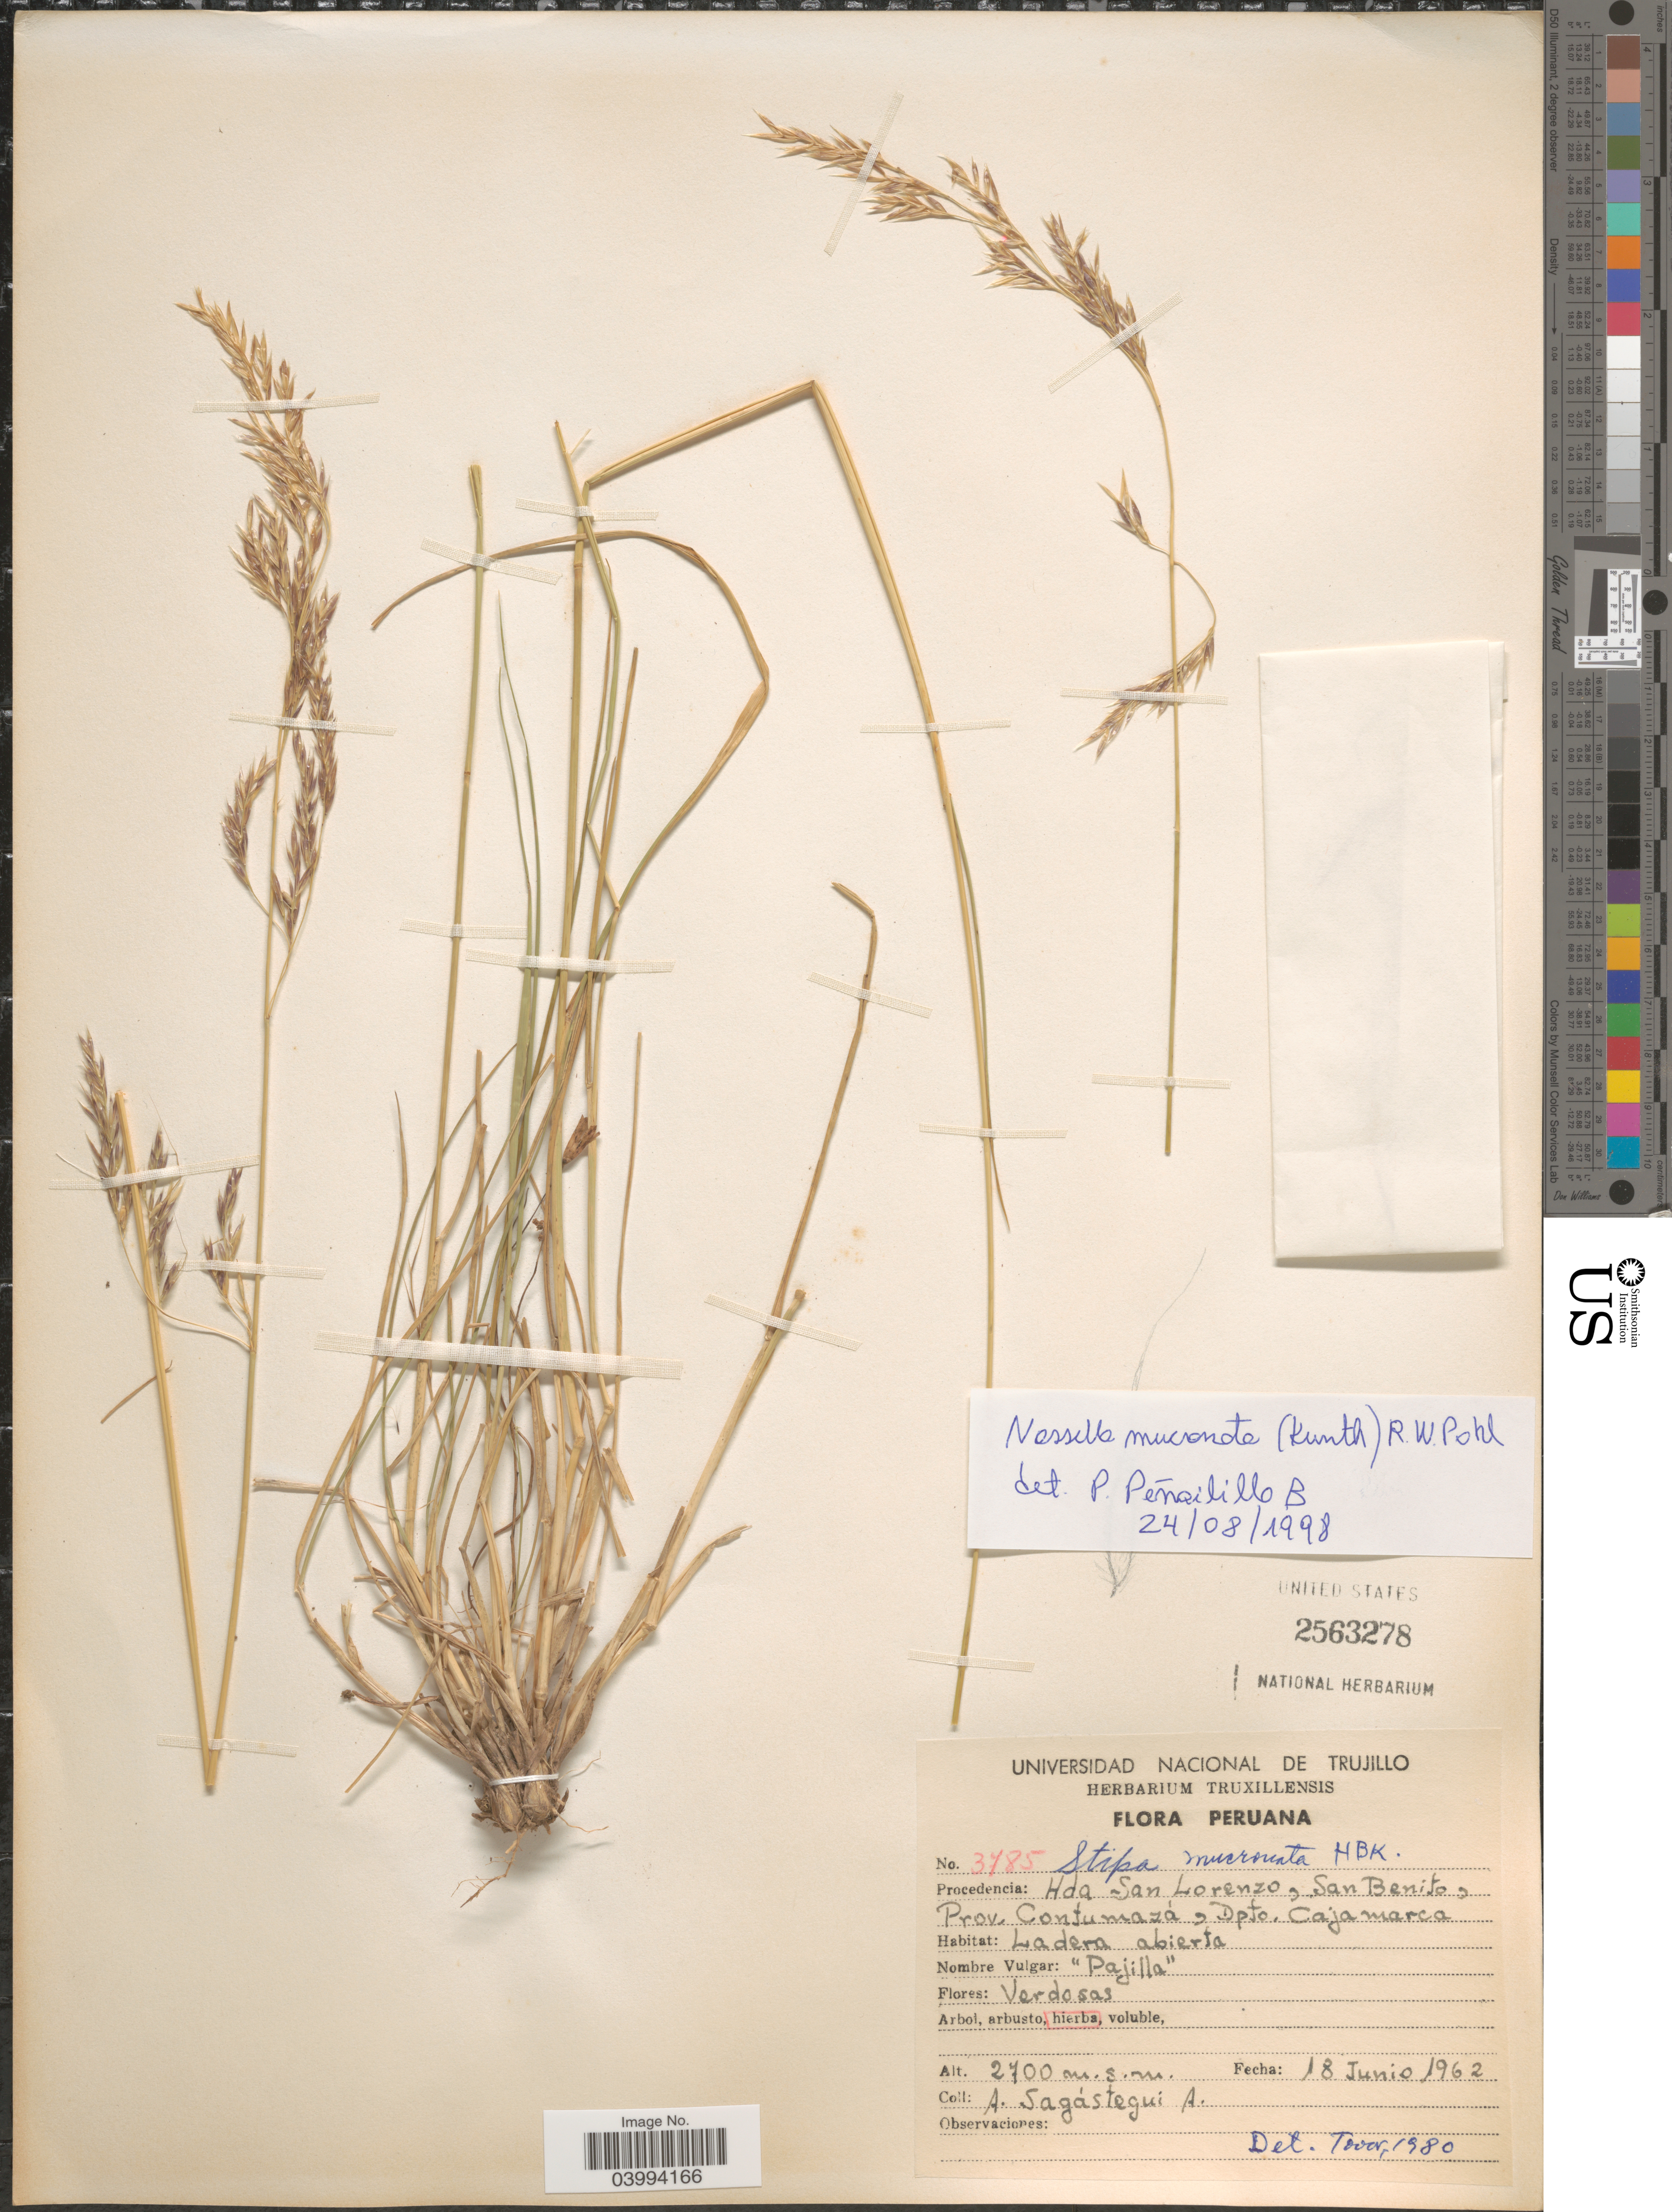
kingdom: Plantae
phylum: Tracheophyta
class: Liliopsida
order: Poales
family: Poaceae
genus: Nassella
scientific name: Nassella mucronata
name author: (Kunth) R.W. Pohl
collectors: A. Sagástegui A.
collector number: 3785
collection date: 1962-06-18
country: Peru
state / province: Cajamarca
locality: Procedencia: Hda San Lorenzo, San Benito, Prov. Contumaza, Dpto. Cajamarca.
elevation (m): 2700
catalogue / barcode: US 2563278